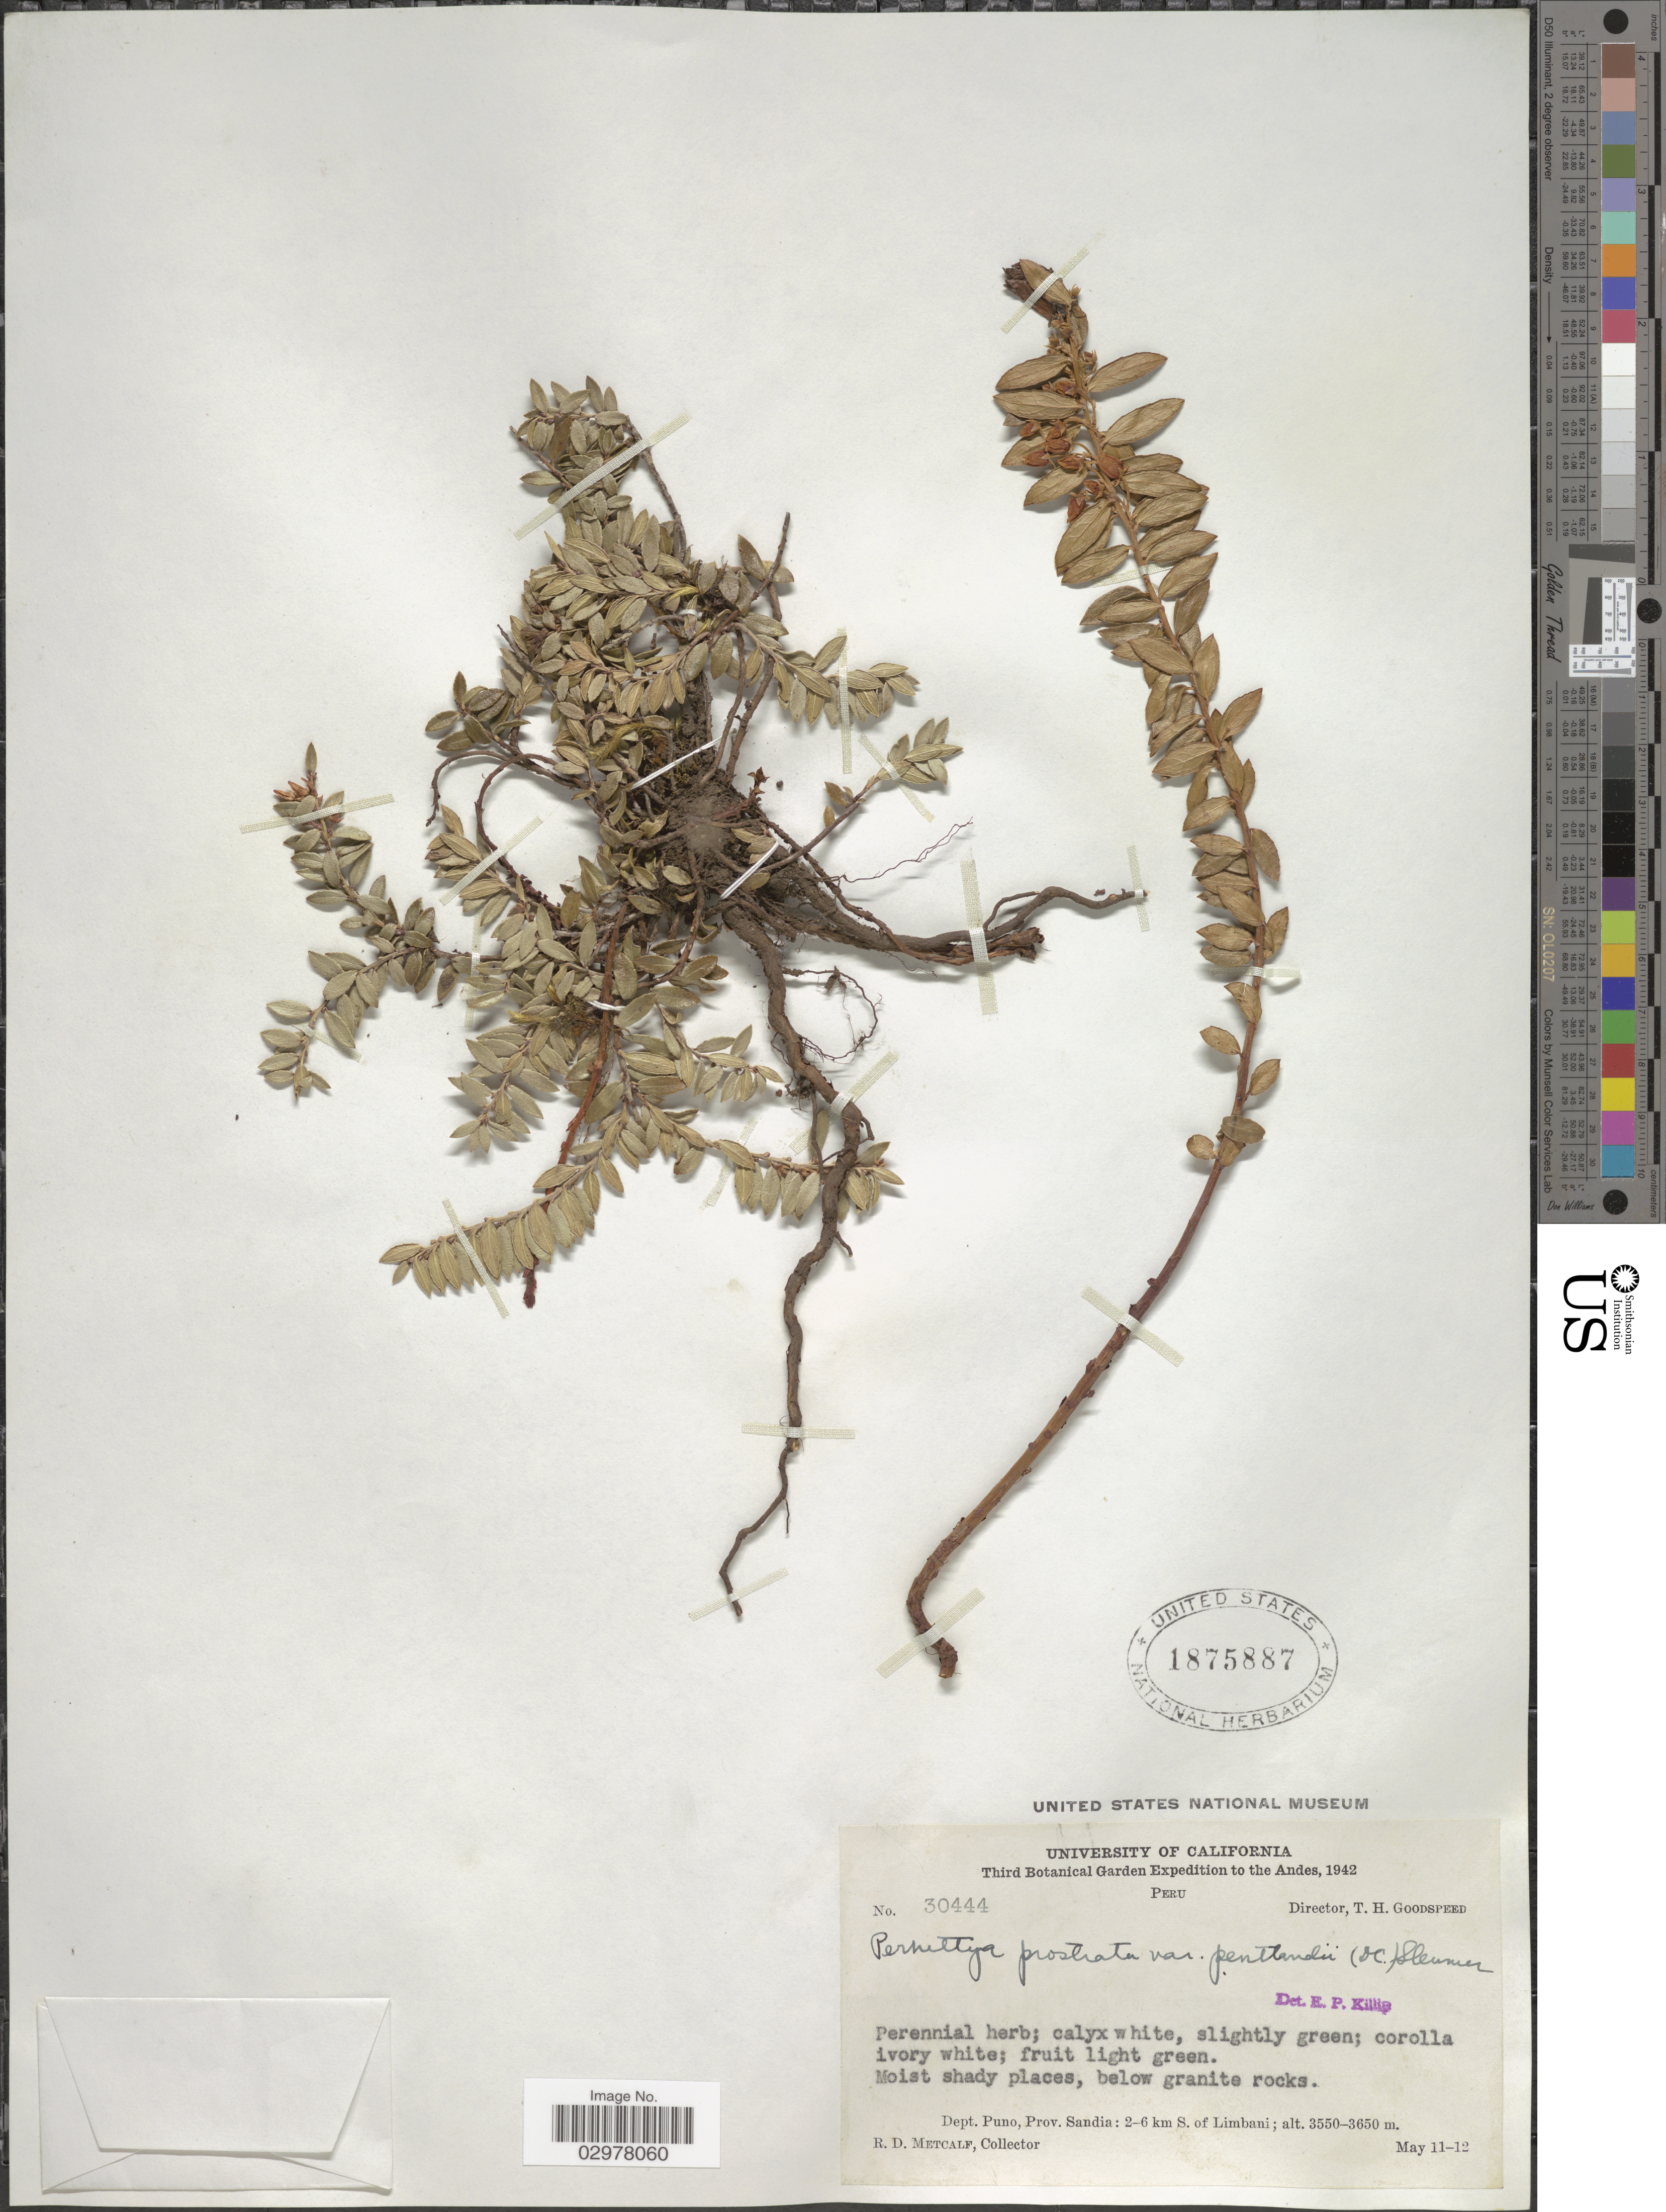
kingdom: Plantae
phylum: Tracheophyta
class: Magnoliopsida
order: Ericales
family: Ericaceae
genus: Pernettya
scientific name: Pernettya prostrata var. pentlandii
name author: (DC.) Sleumer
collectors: R. D. Metcalf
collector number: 30444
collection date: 1942-05-11/1942-05-12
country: Peru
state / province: Puno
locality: The Andes. Dept. Puno, Prov. Sandia: 2-6 km S. of Limbani.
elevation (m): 3550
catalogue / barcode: US 1875887